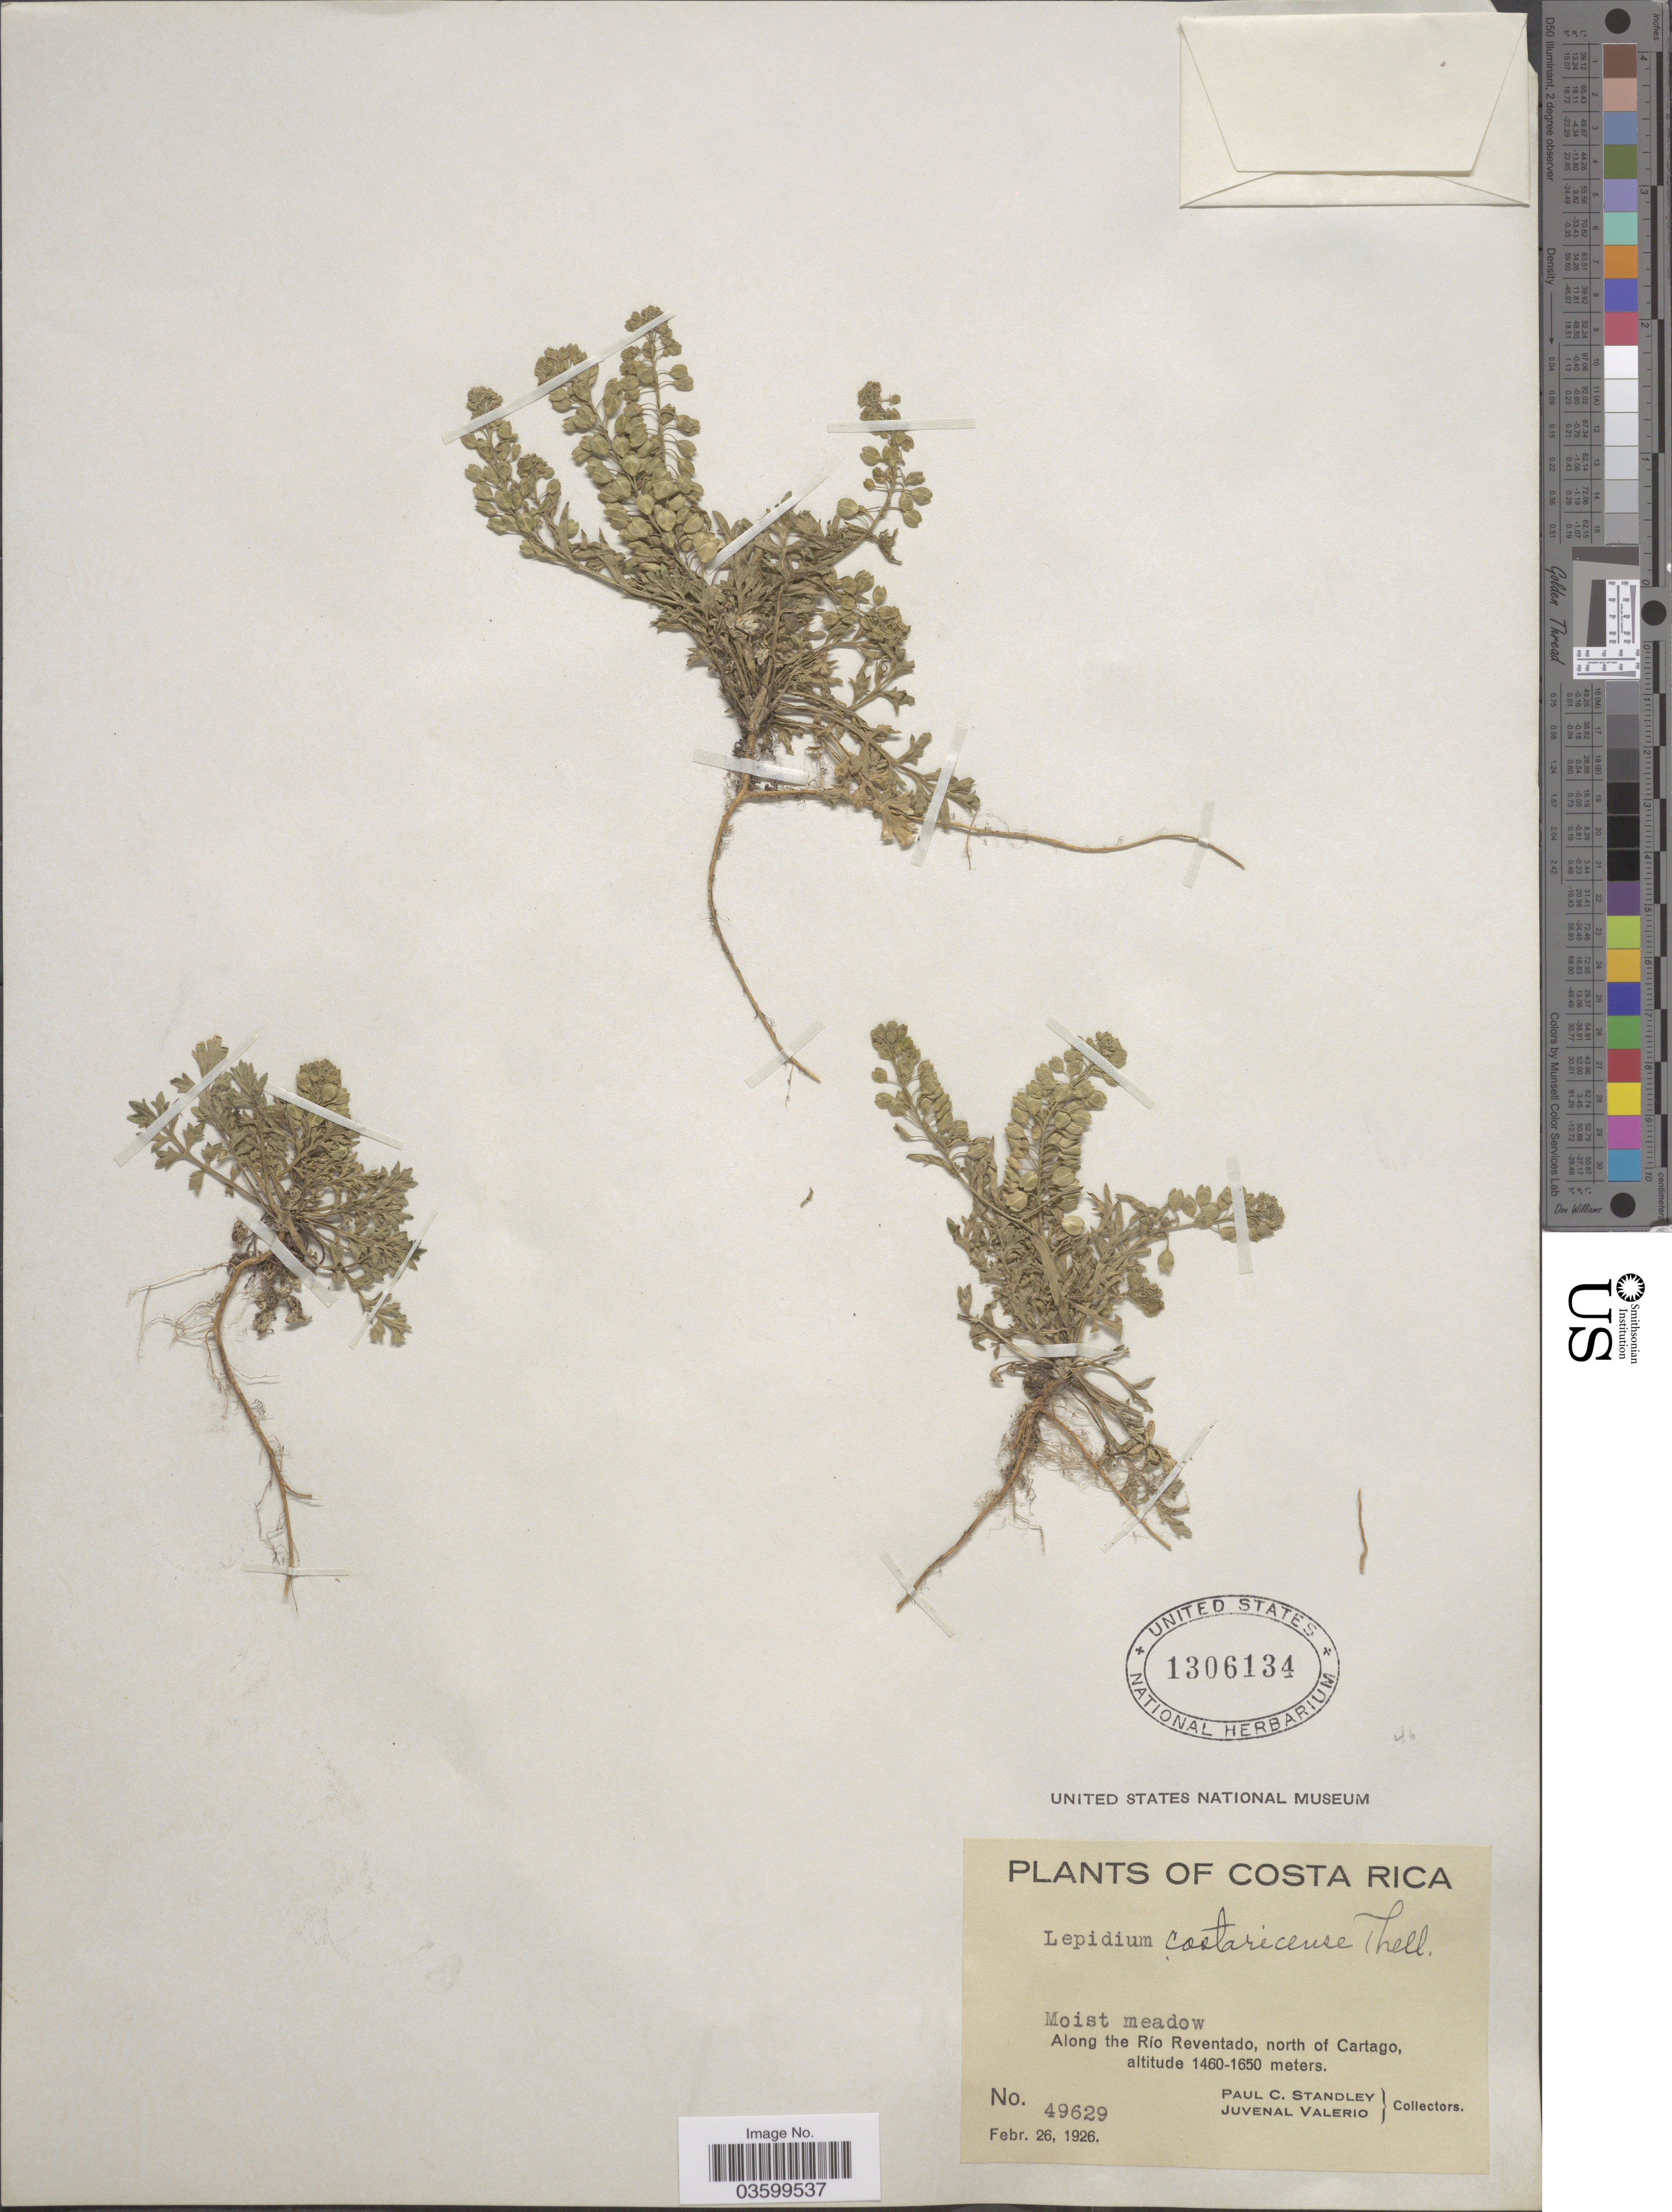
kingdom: Plantae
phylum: Tracheophyta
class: Magnoliopsida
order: Brassicales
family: Brassicaceae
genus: Lepidium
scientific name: Lepidium costaricense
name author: Thell.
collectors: P. C. Standley & J. Valerio R.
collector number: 49629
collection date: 1926-02-26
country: Costa Rica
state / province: Cartago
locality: Along the Río Reventado, north of Cartago.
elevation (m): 1460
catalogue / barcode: US 1306134